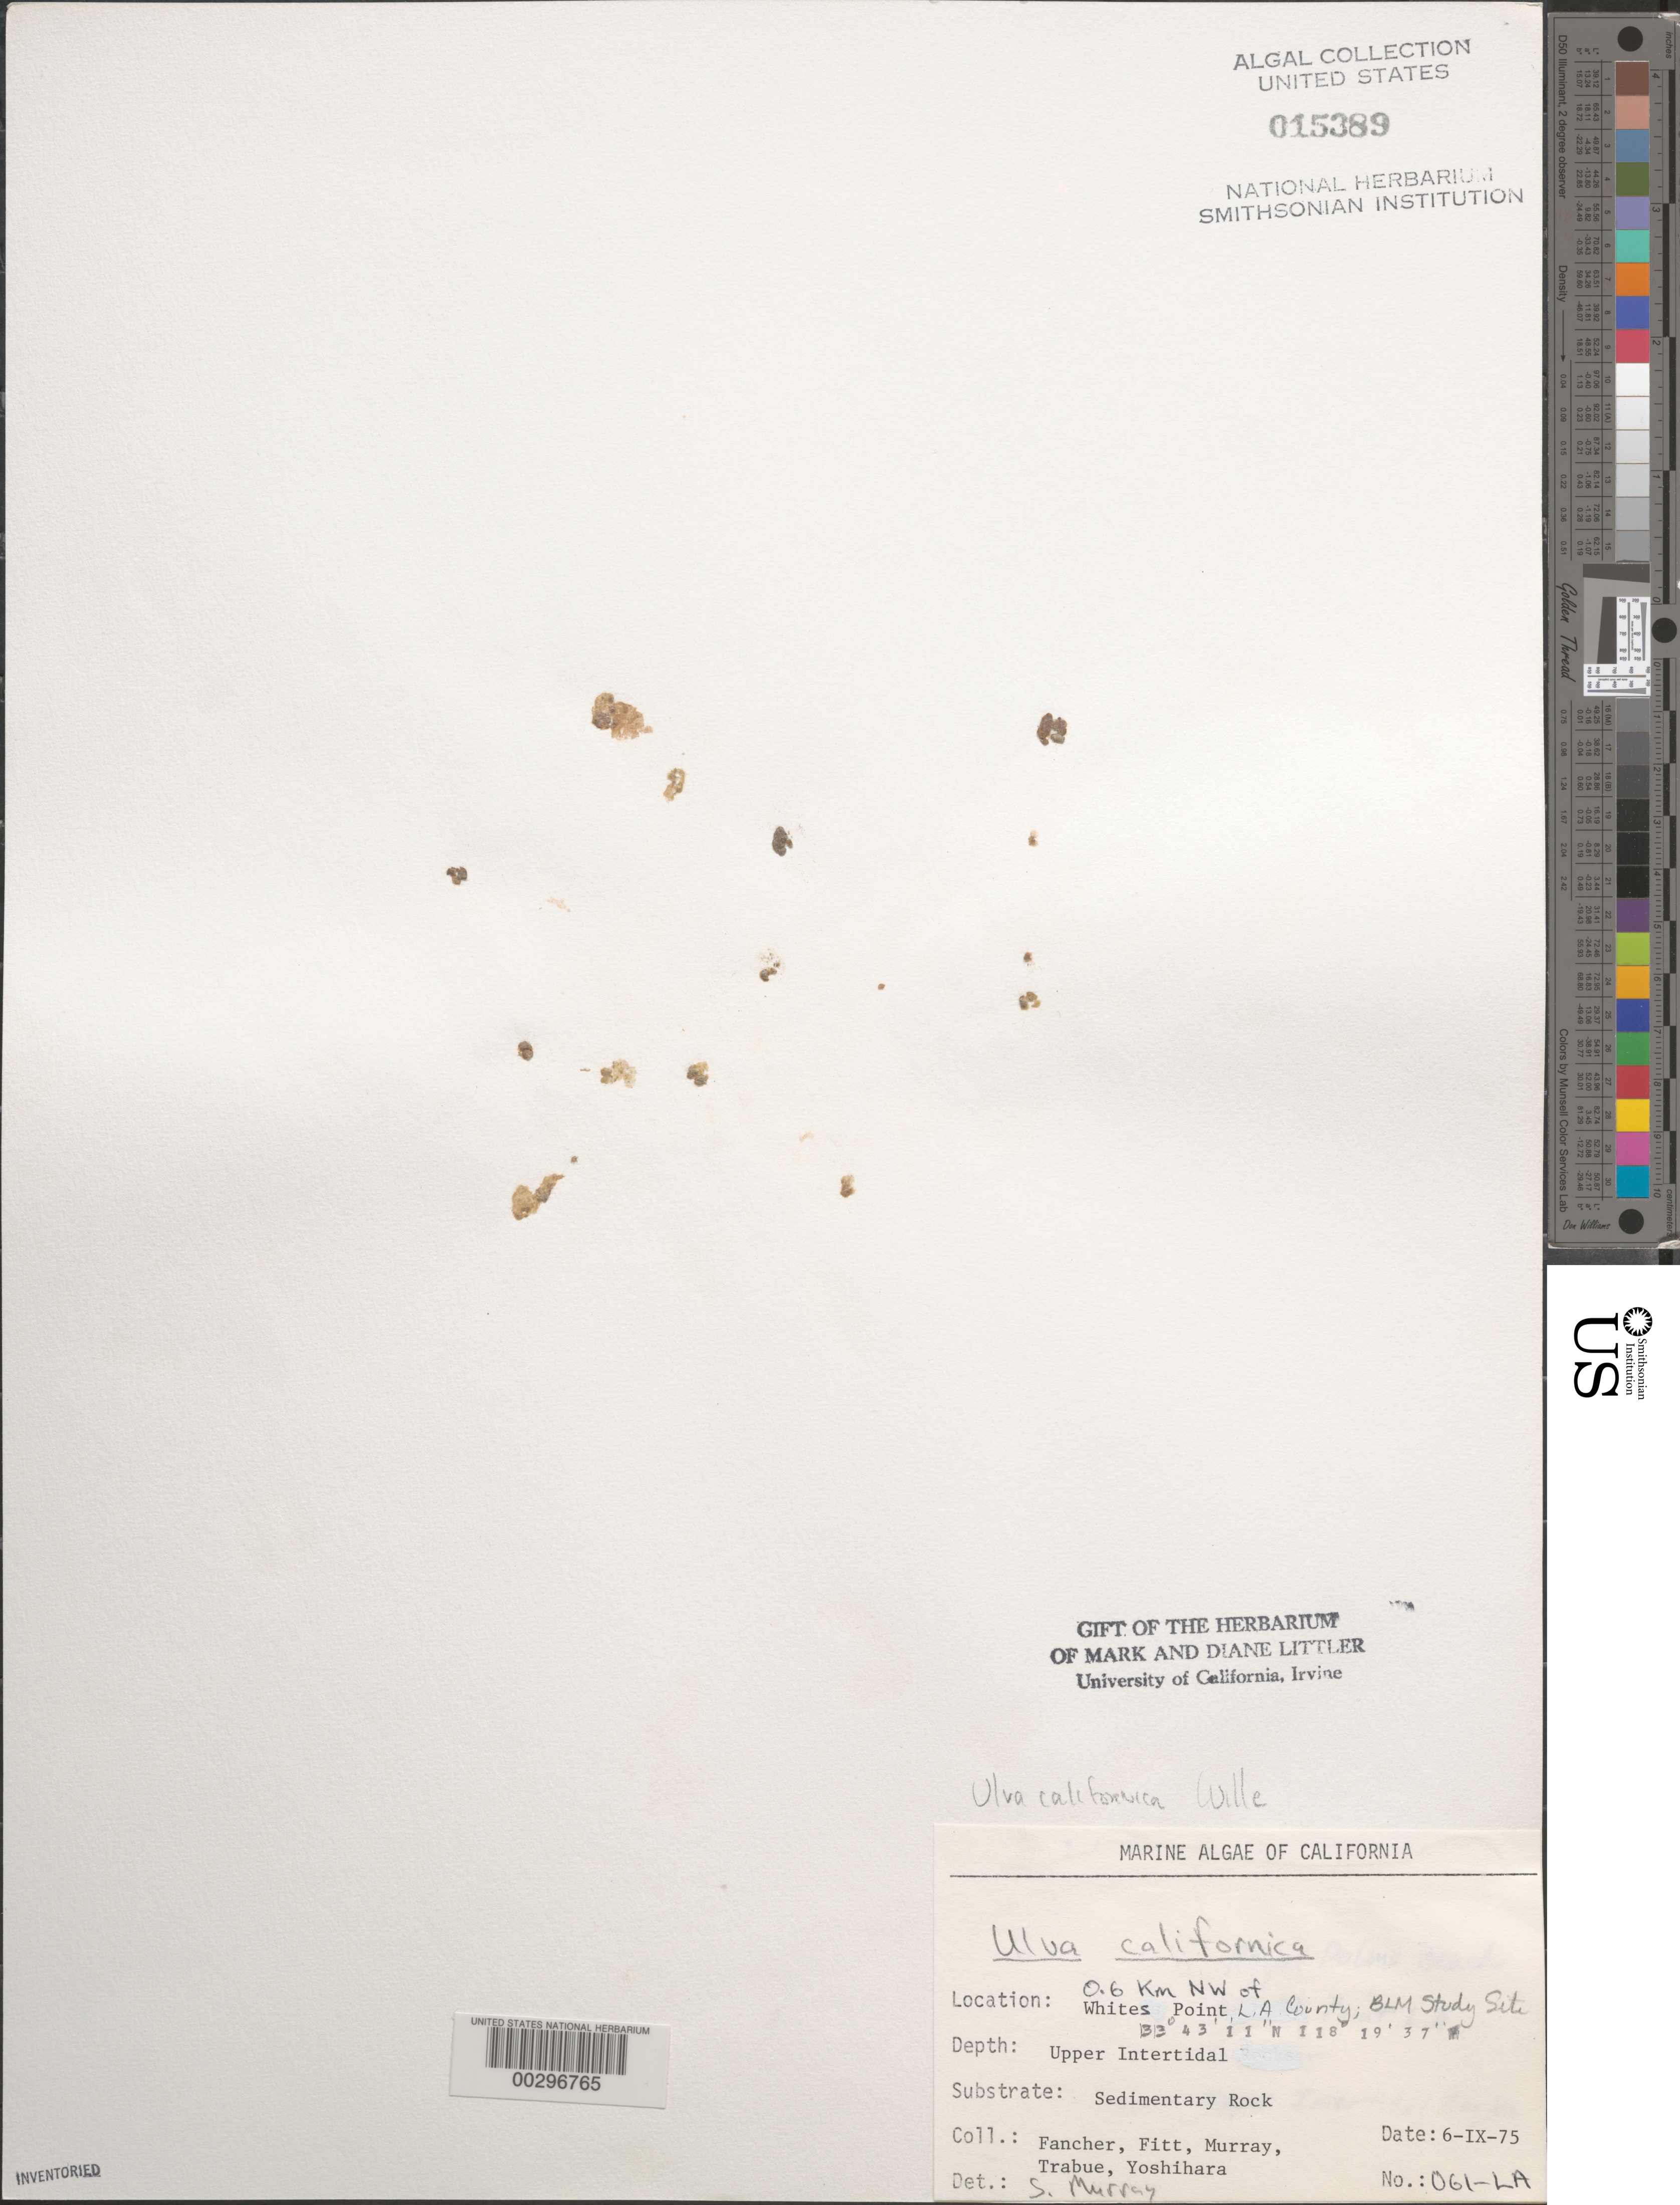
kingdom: Plantae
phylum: Chlorophyta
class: Ulvophyceae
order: Ulvales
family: Ulvaceae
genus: Ulva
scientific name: Ulva californica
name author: N.Wille in Collins et al.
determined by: Murray, S. N.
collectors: J. Fancher, W. Fitt, S. N. Murray, P. J. Trabue & K. Yoshihara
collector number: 061-la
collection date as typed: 06 Sep 1975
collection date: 1975-09-06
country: United States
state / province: California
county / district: Los Angeles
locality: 0.6 km northwest of Whites Point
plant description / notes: BLM-SOCALBIGHT Rocky Intertidal Survey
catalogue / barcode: US 15389